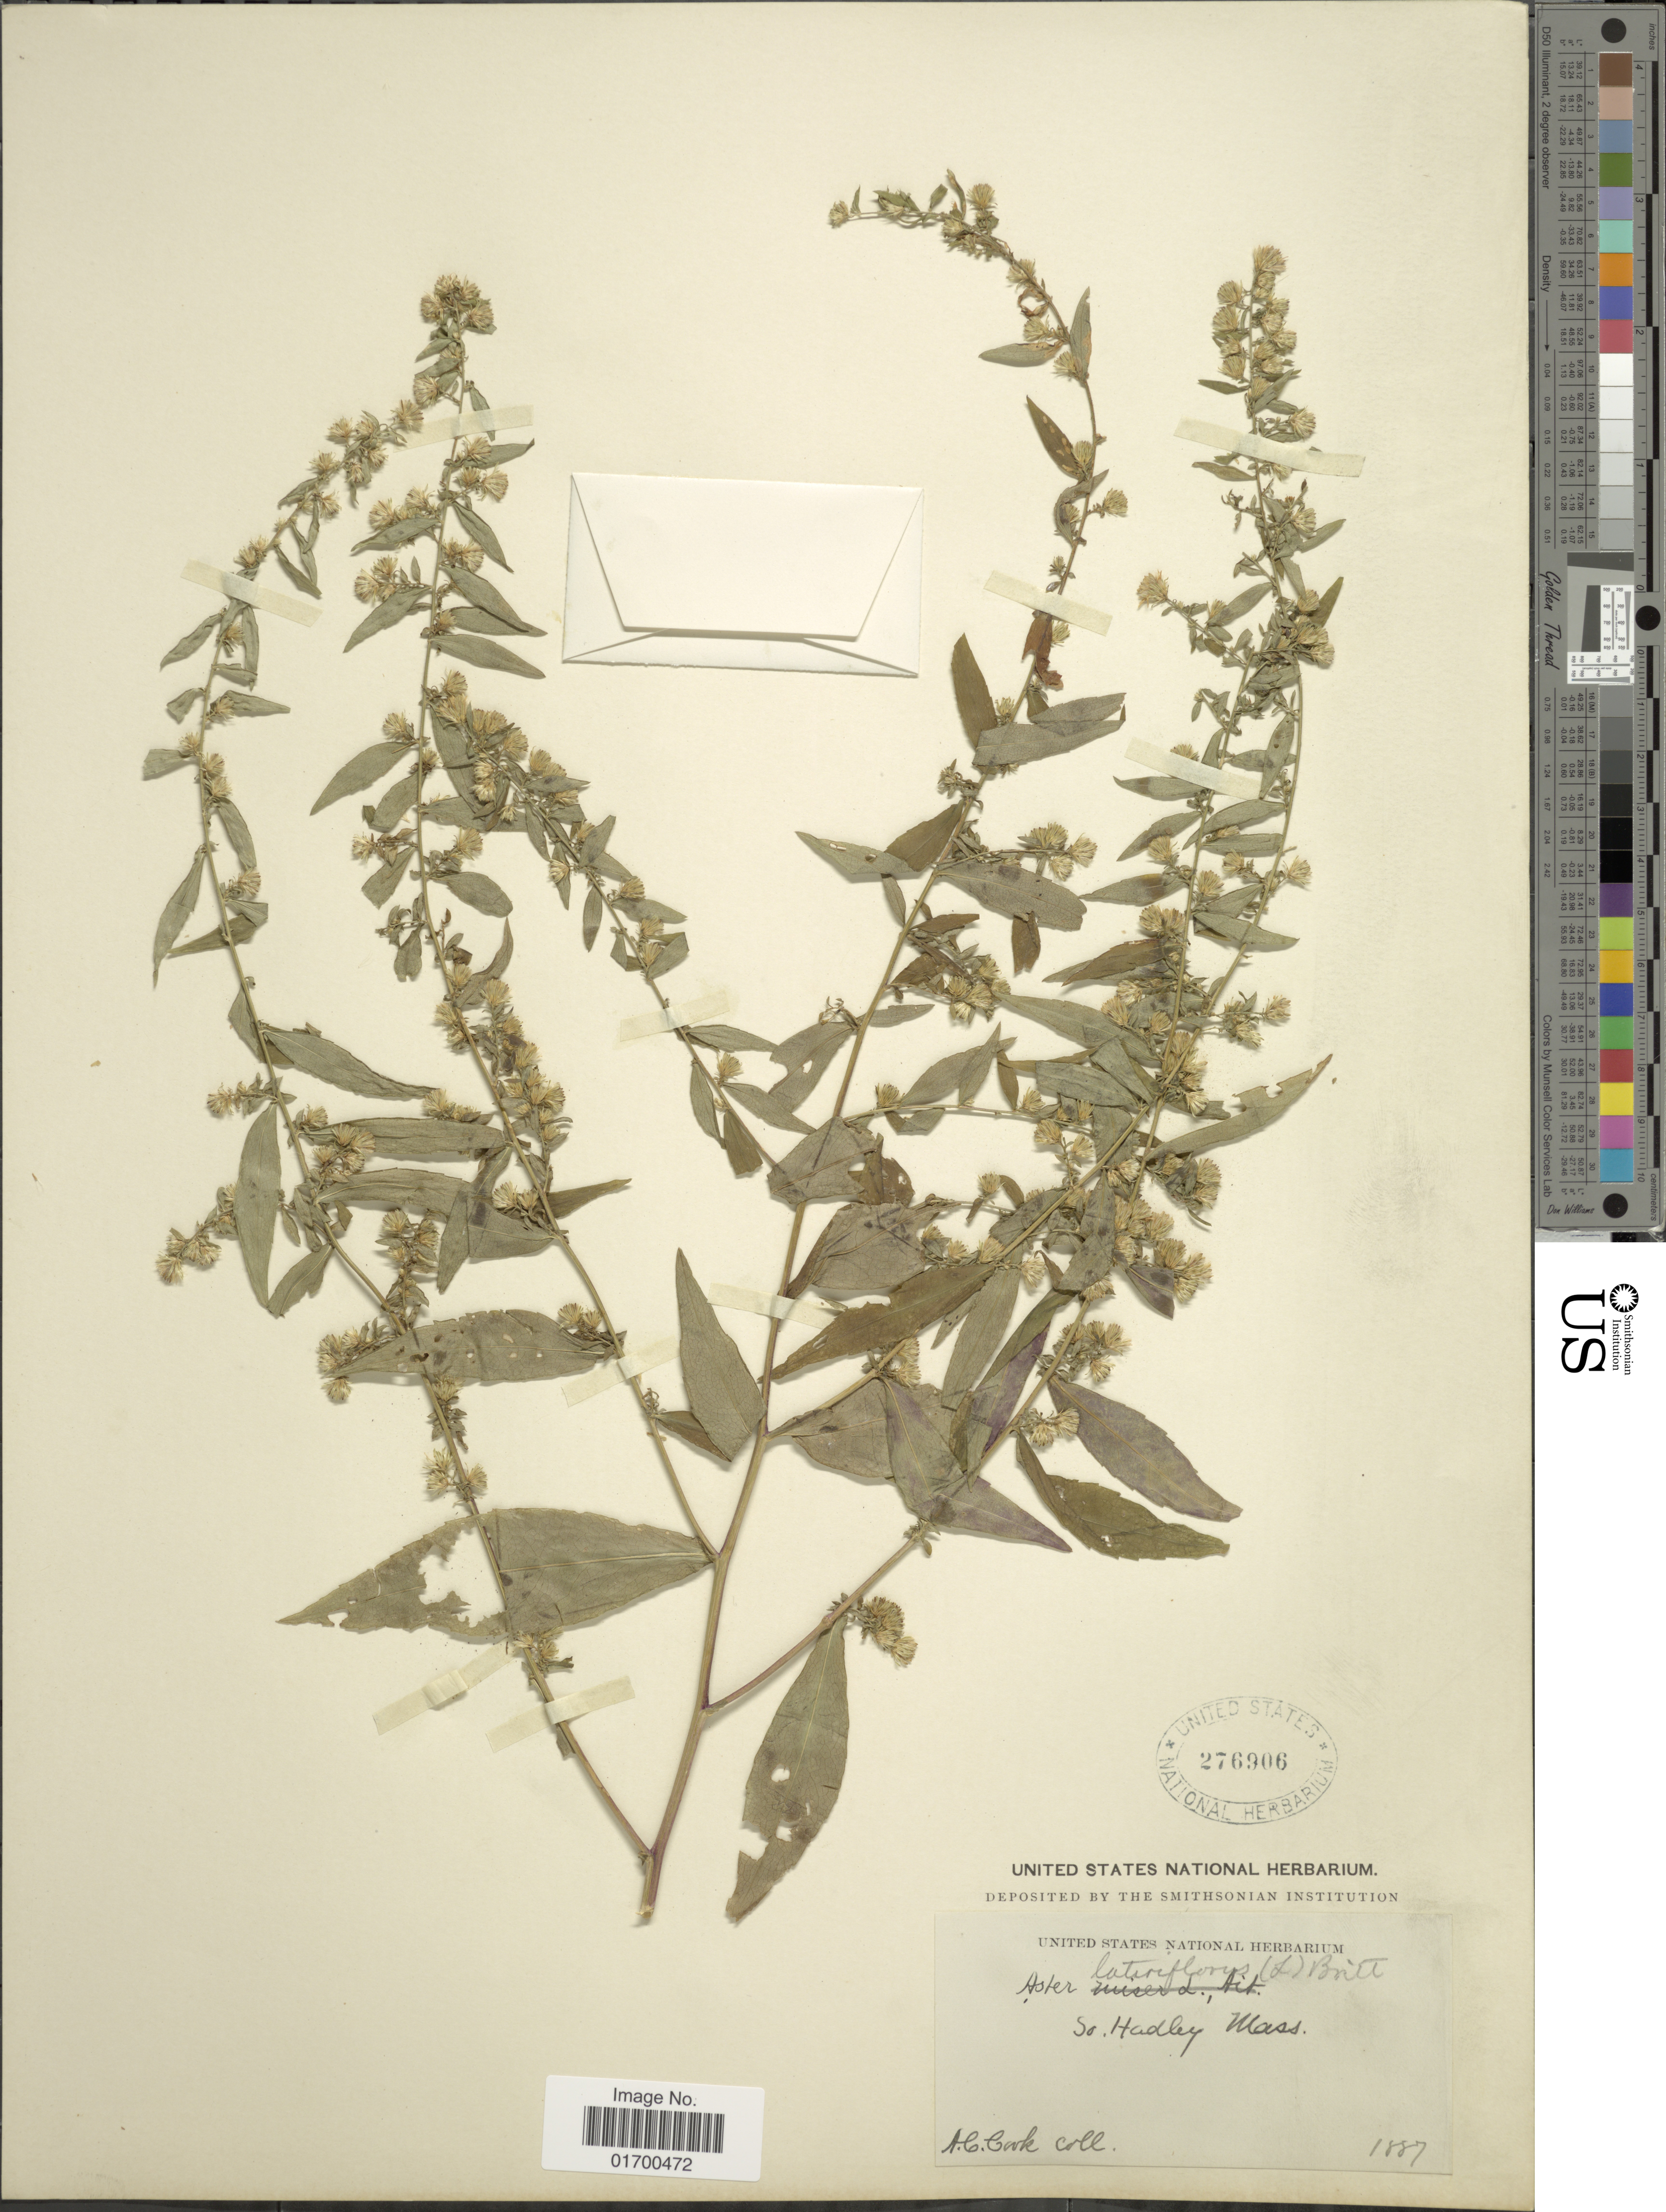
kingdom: Plantae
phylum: Tracheophyta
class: Magnoliopsida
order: Asterales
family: Asteraceae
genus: Symphyotrichum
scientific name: Symphyotrichum lateriflorum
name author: (L.) Á. Löve & D. Löve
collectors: Alice C. Cook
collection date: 1887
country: United States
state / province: Massachusetts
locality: So. Hadley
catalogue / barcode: US 276906